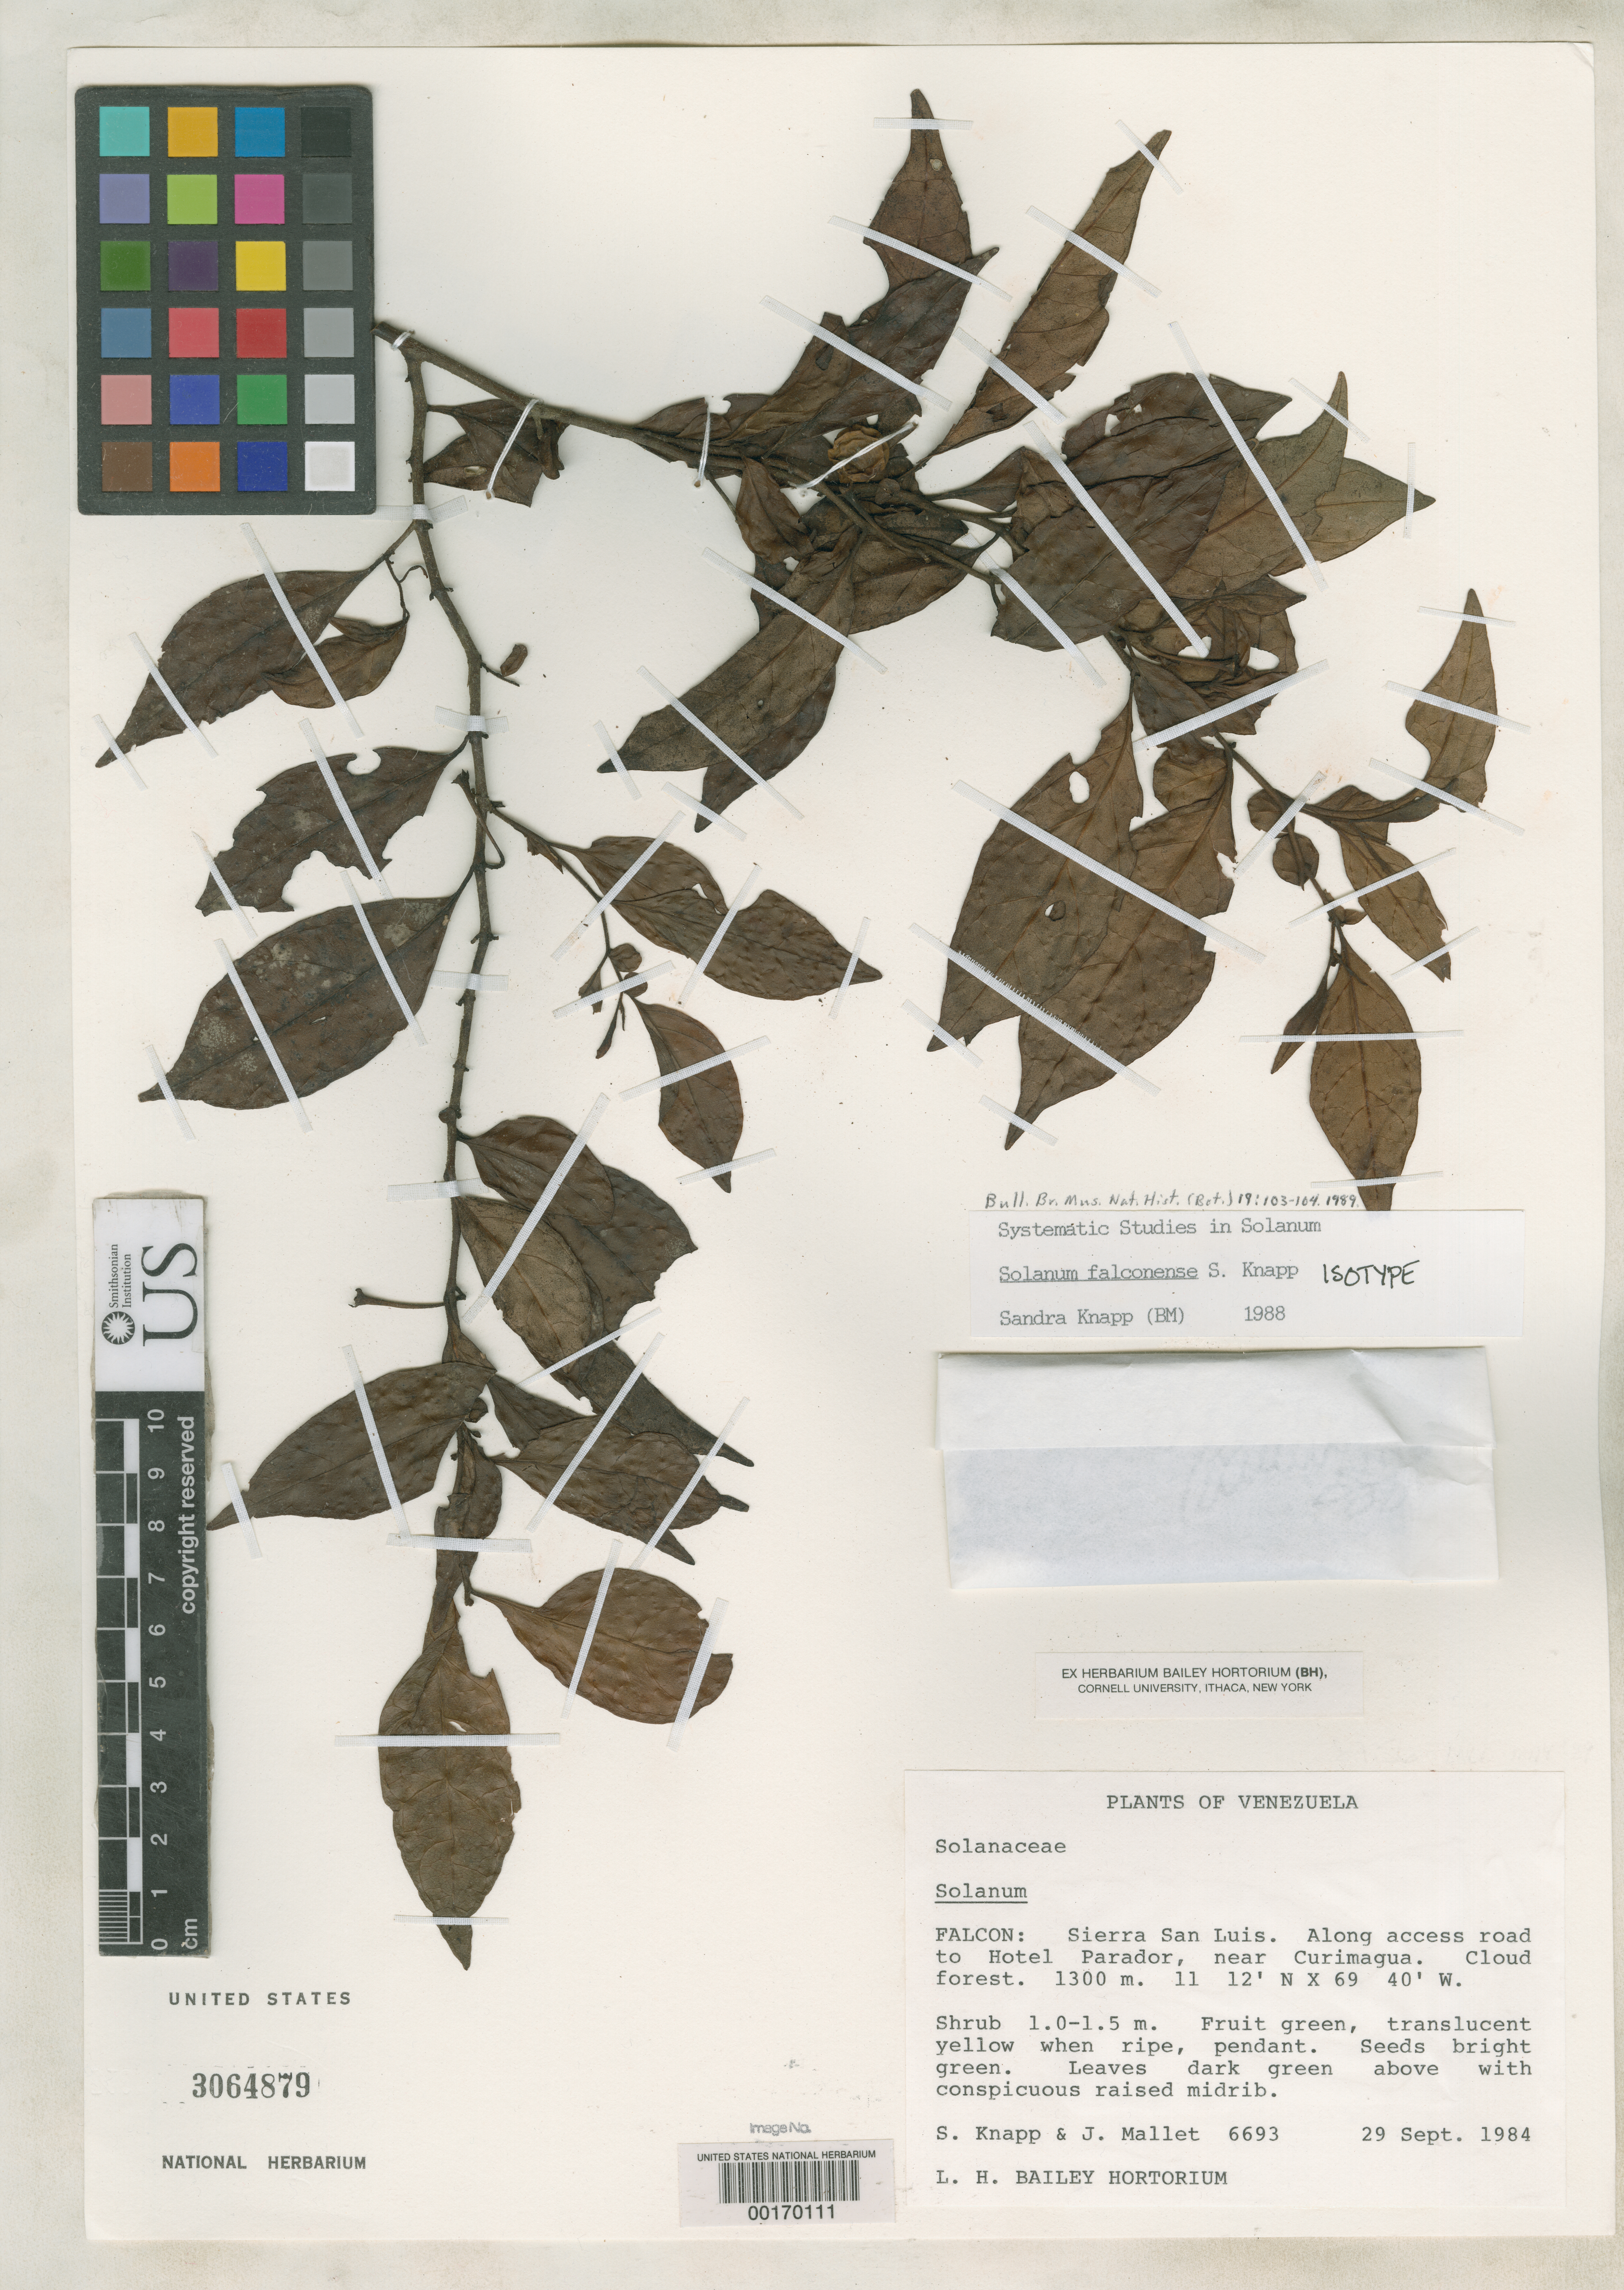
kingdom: Plantae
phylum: Tracheophyta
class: Magnoliopsida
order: Solanales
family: Solanaceae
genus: Solanum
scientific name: Solanum falconense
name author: S. Knapp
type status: Isotype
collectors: S. Knapp & J. Mallet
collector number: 6693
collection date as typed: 29 Sep 1984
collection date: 1984-09-29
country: Venezuela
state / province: Falcón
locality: Sierra San Luis, along access road to Hotel Parador, near Curimagua.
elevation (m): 2700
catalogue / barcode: US 3064879